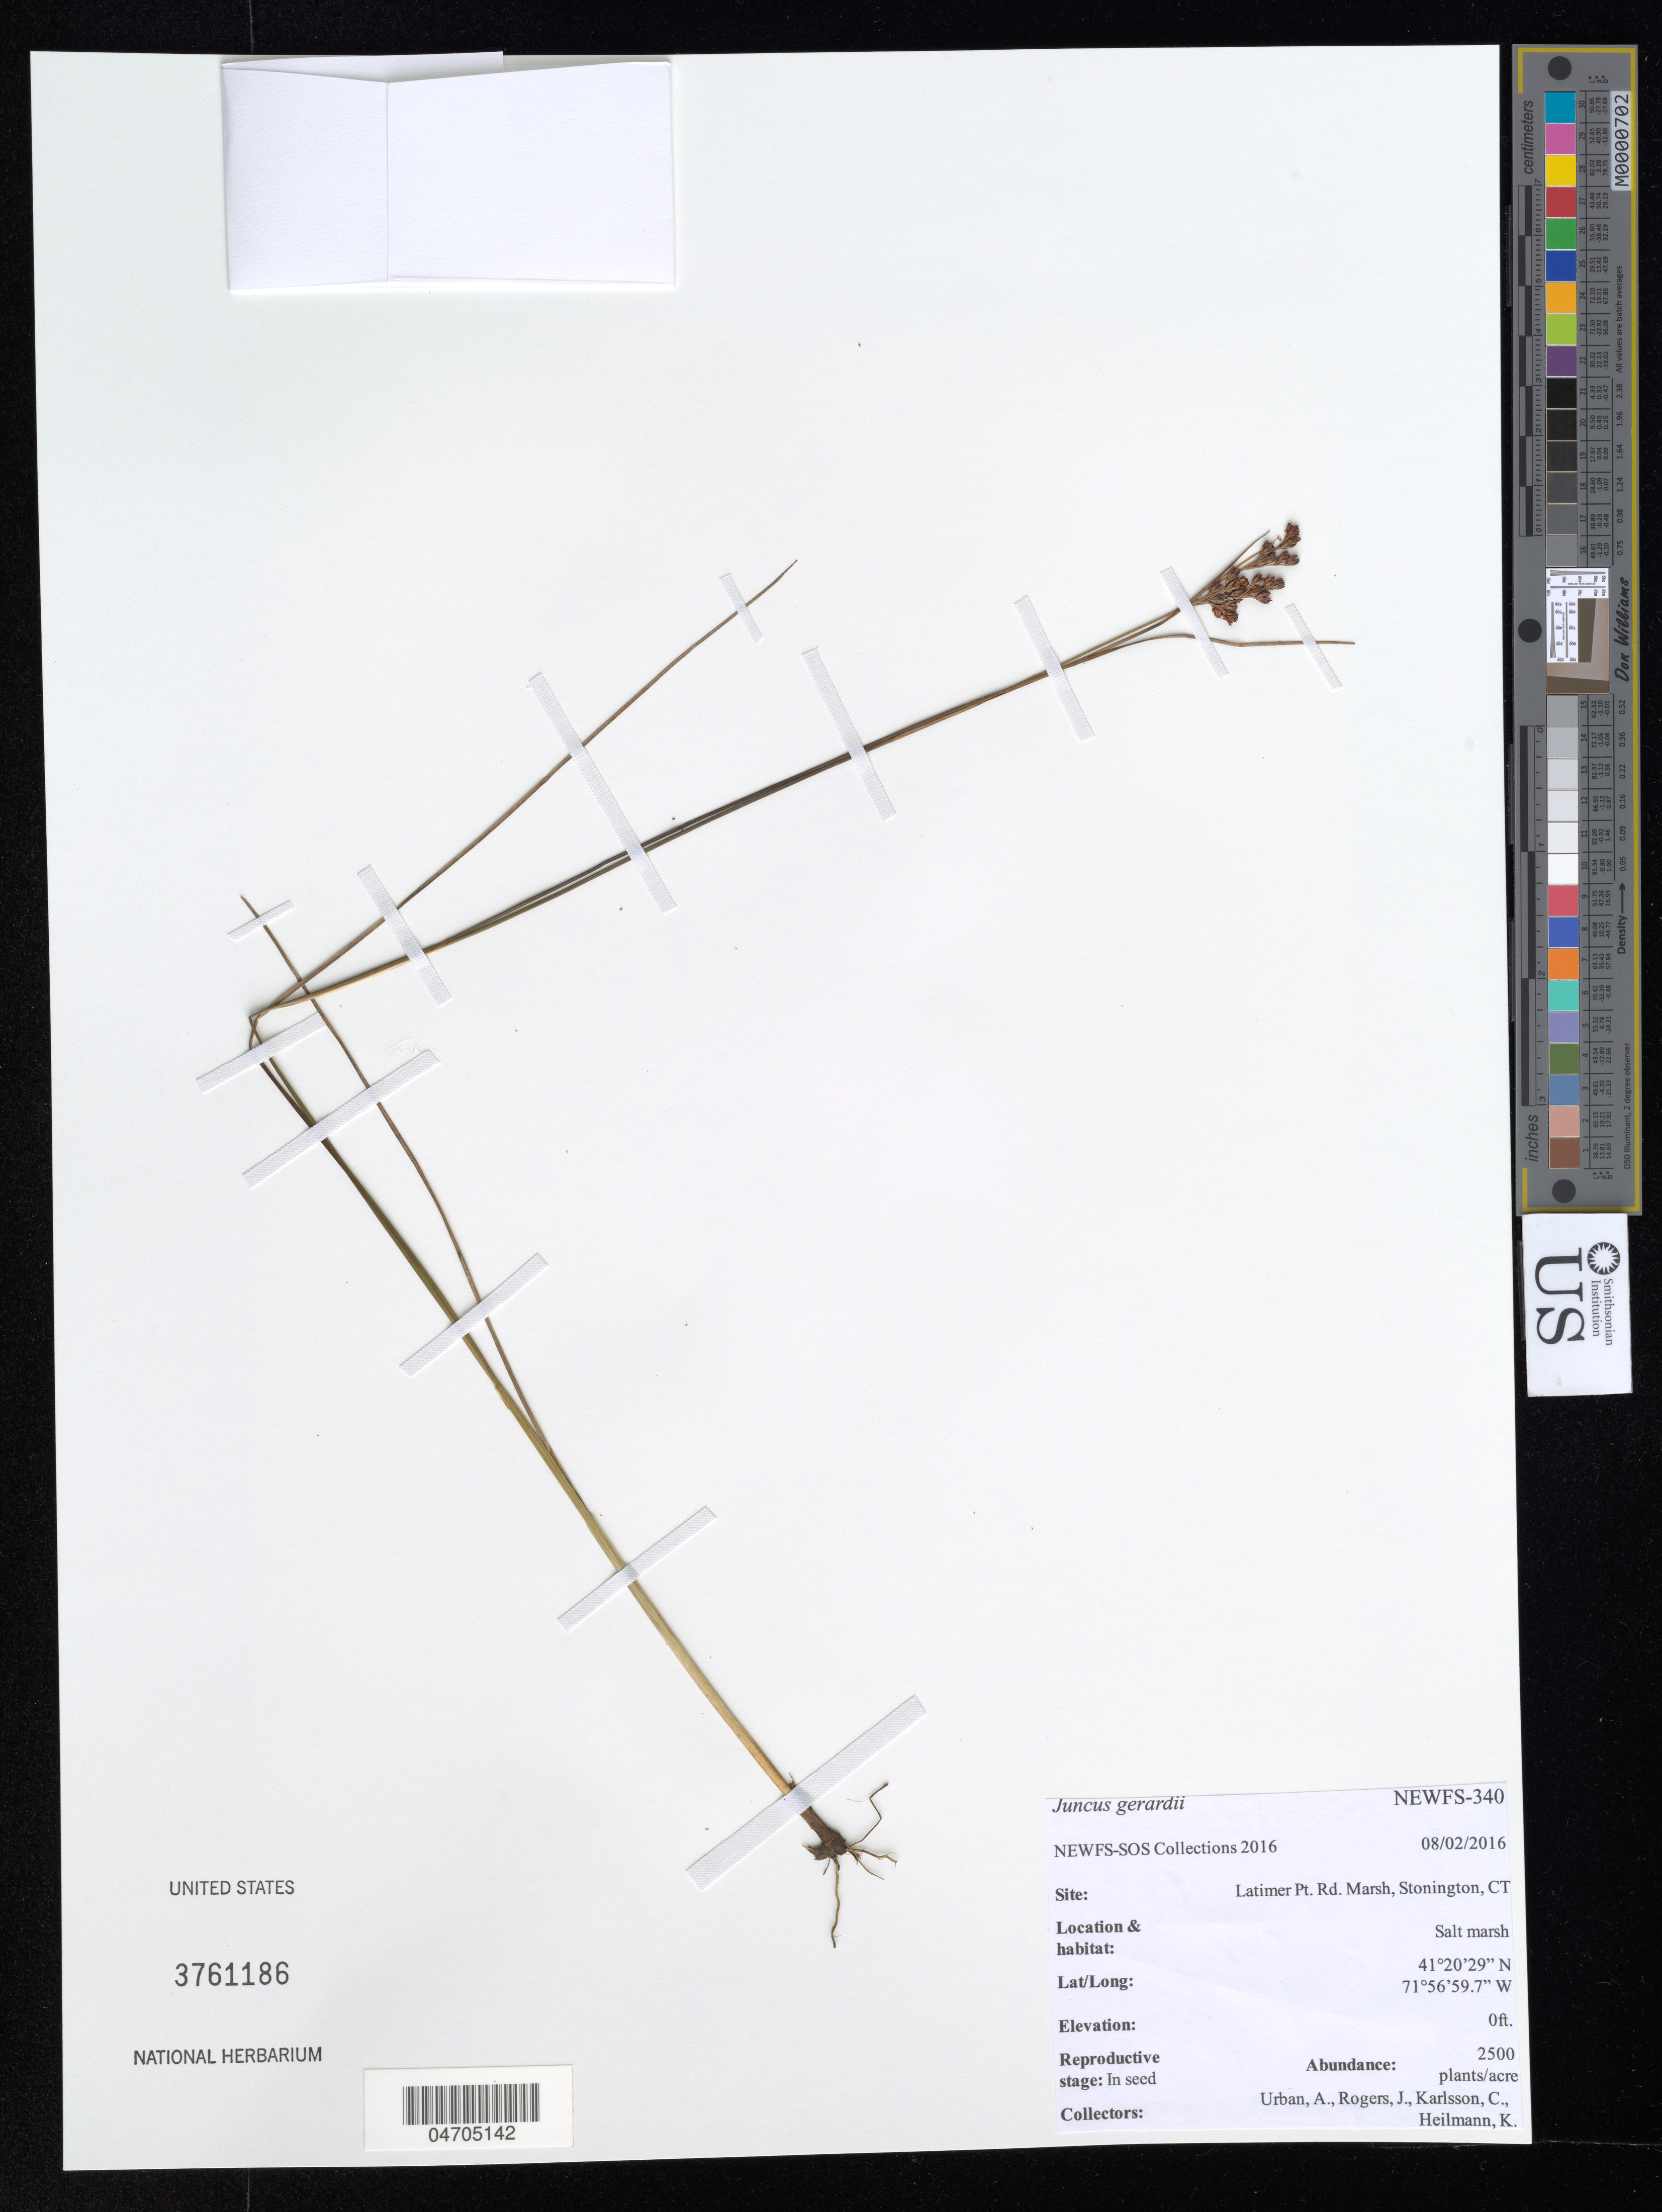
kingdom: Plantae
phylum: Tracheophyta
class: Liliopsida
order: Poales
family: Juncaceae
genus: Juncus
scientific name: Juncus gerardi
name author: Loisel.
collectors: A. Urban, J. Rogers, C. Karlsson & K. Heilmann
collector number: NEWFS-340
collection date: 2016-08-02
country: United States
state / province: Connecticut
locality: Latimer Pt. Rd. Marsh, Stonington.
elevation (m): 0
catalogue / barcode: US 3761186